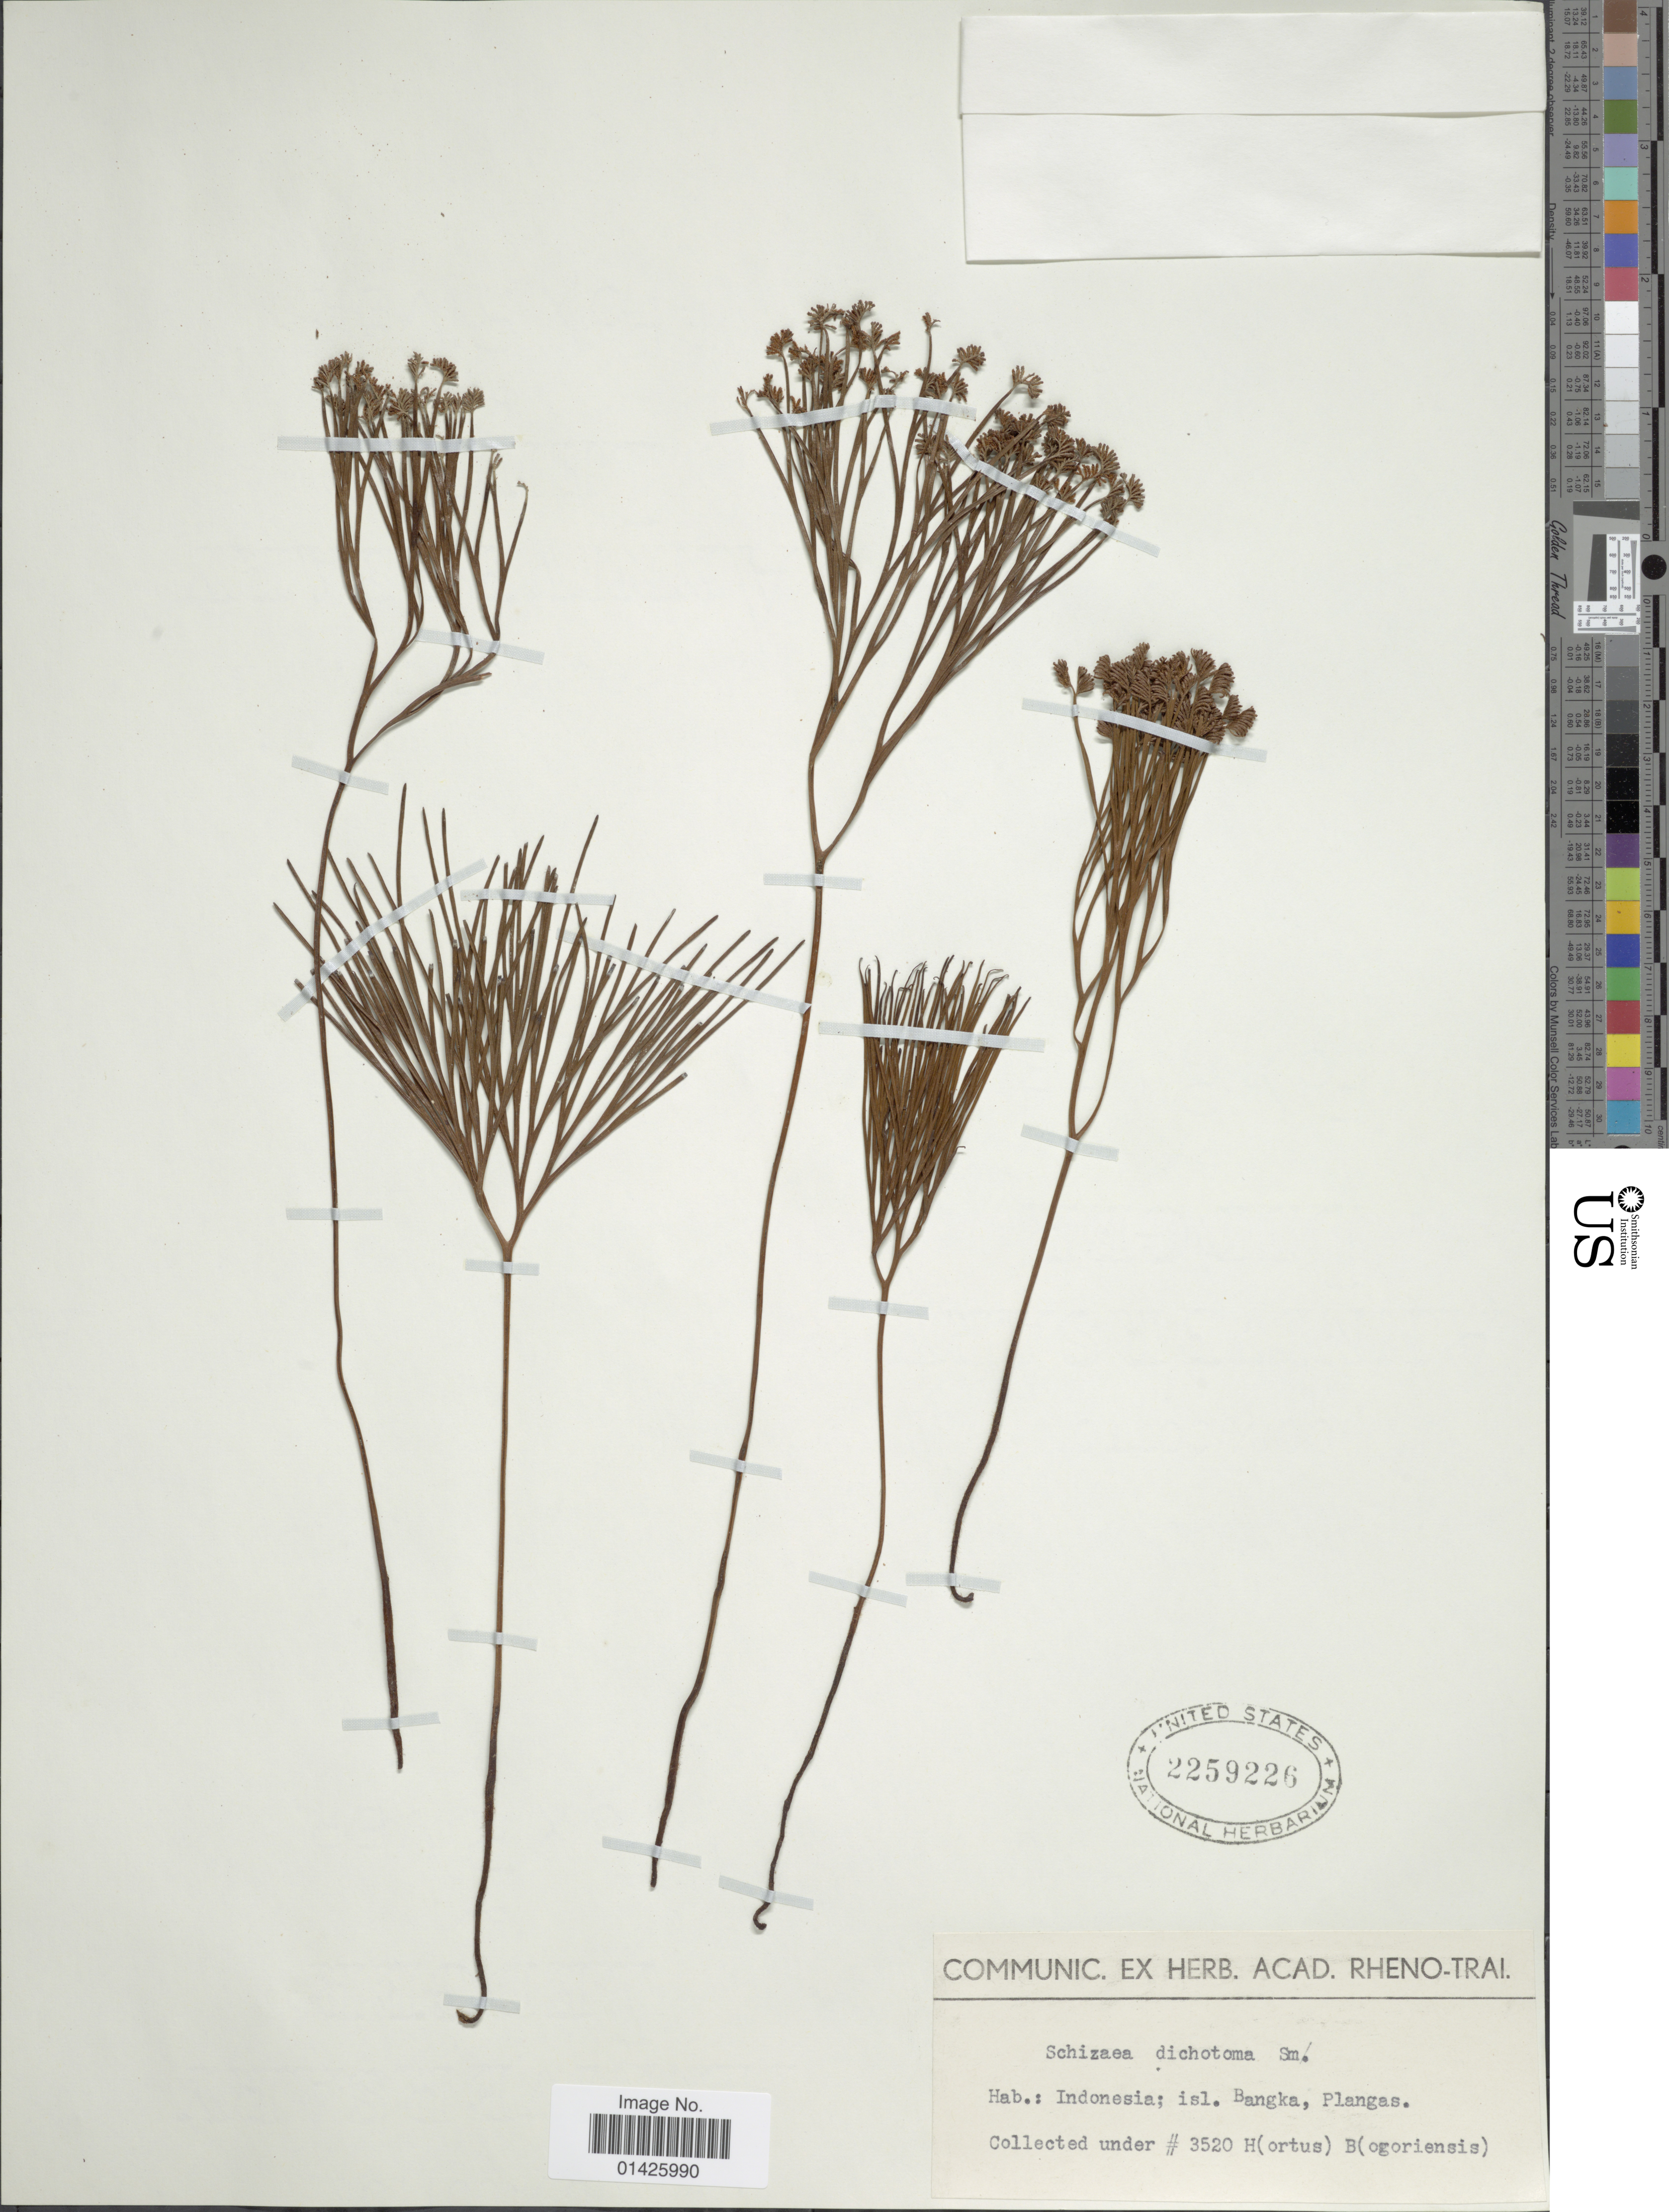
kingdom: Plantae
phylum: Tracheophyta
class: Polypodiopsida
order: Schizaeales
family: Schizaeaceae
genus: Schizaea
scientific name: Schizaea dichotoma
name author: (L.) J. Sm.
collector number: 3520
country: Indonesia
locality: Isl. Bangka, Plangas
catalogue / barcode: US 2259226